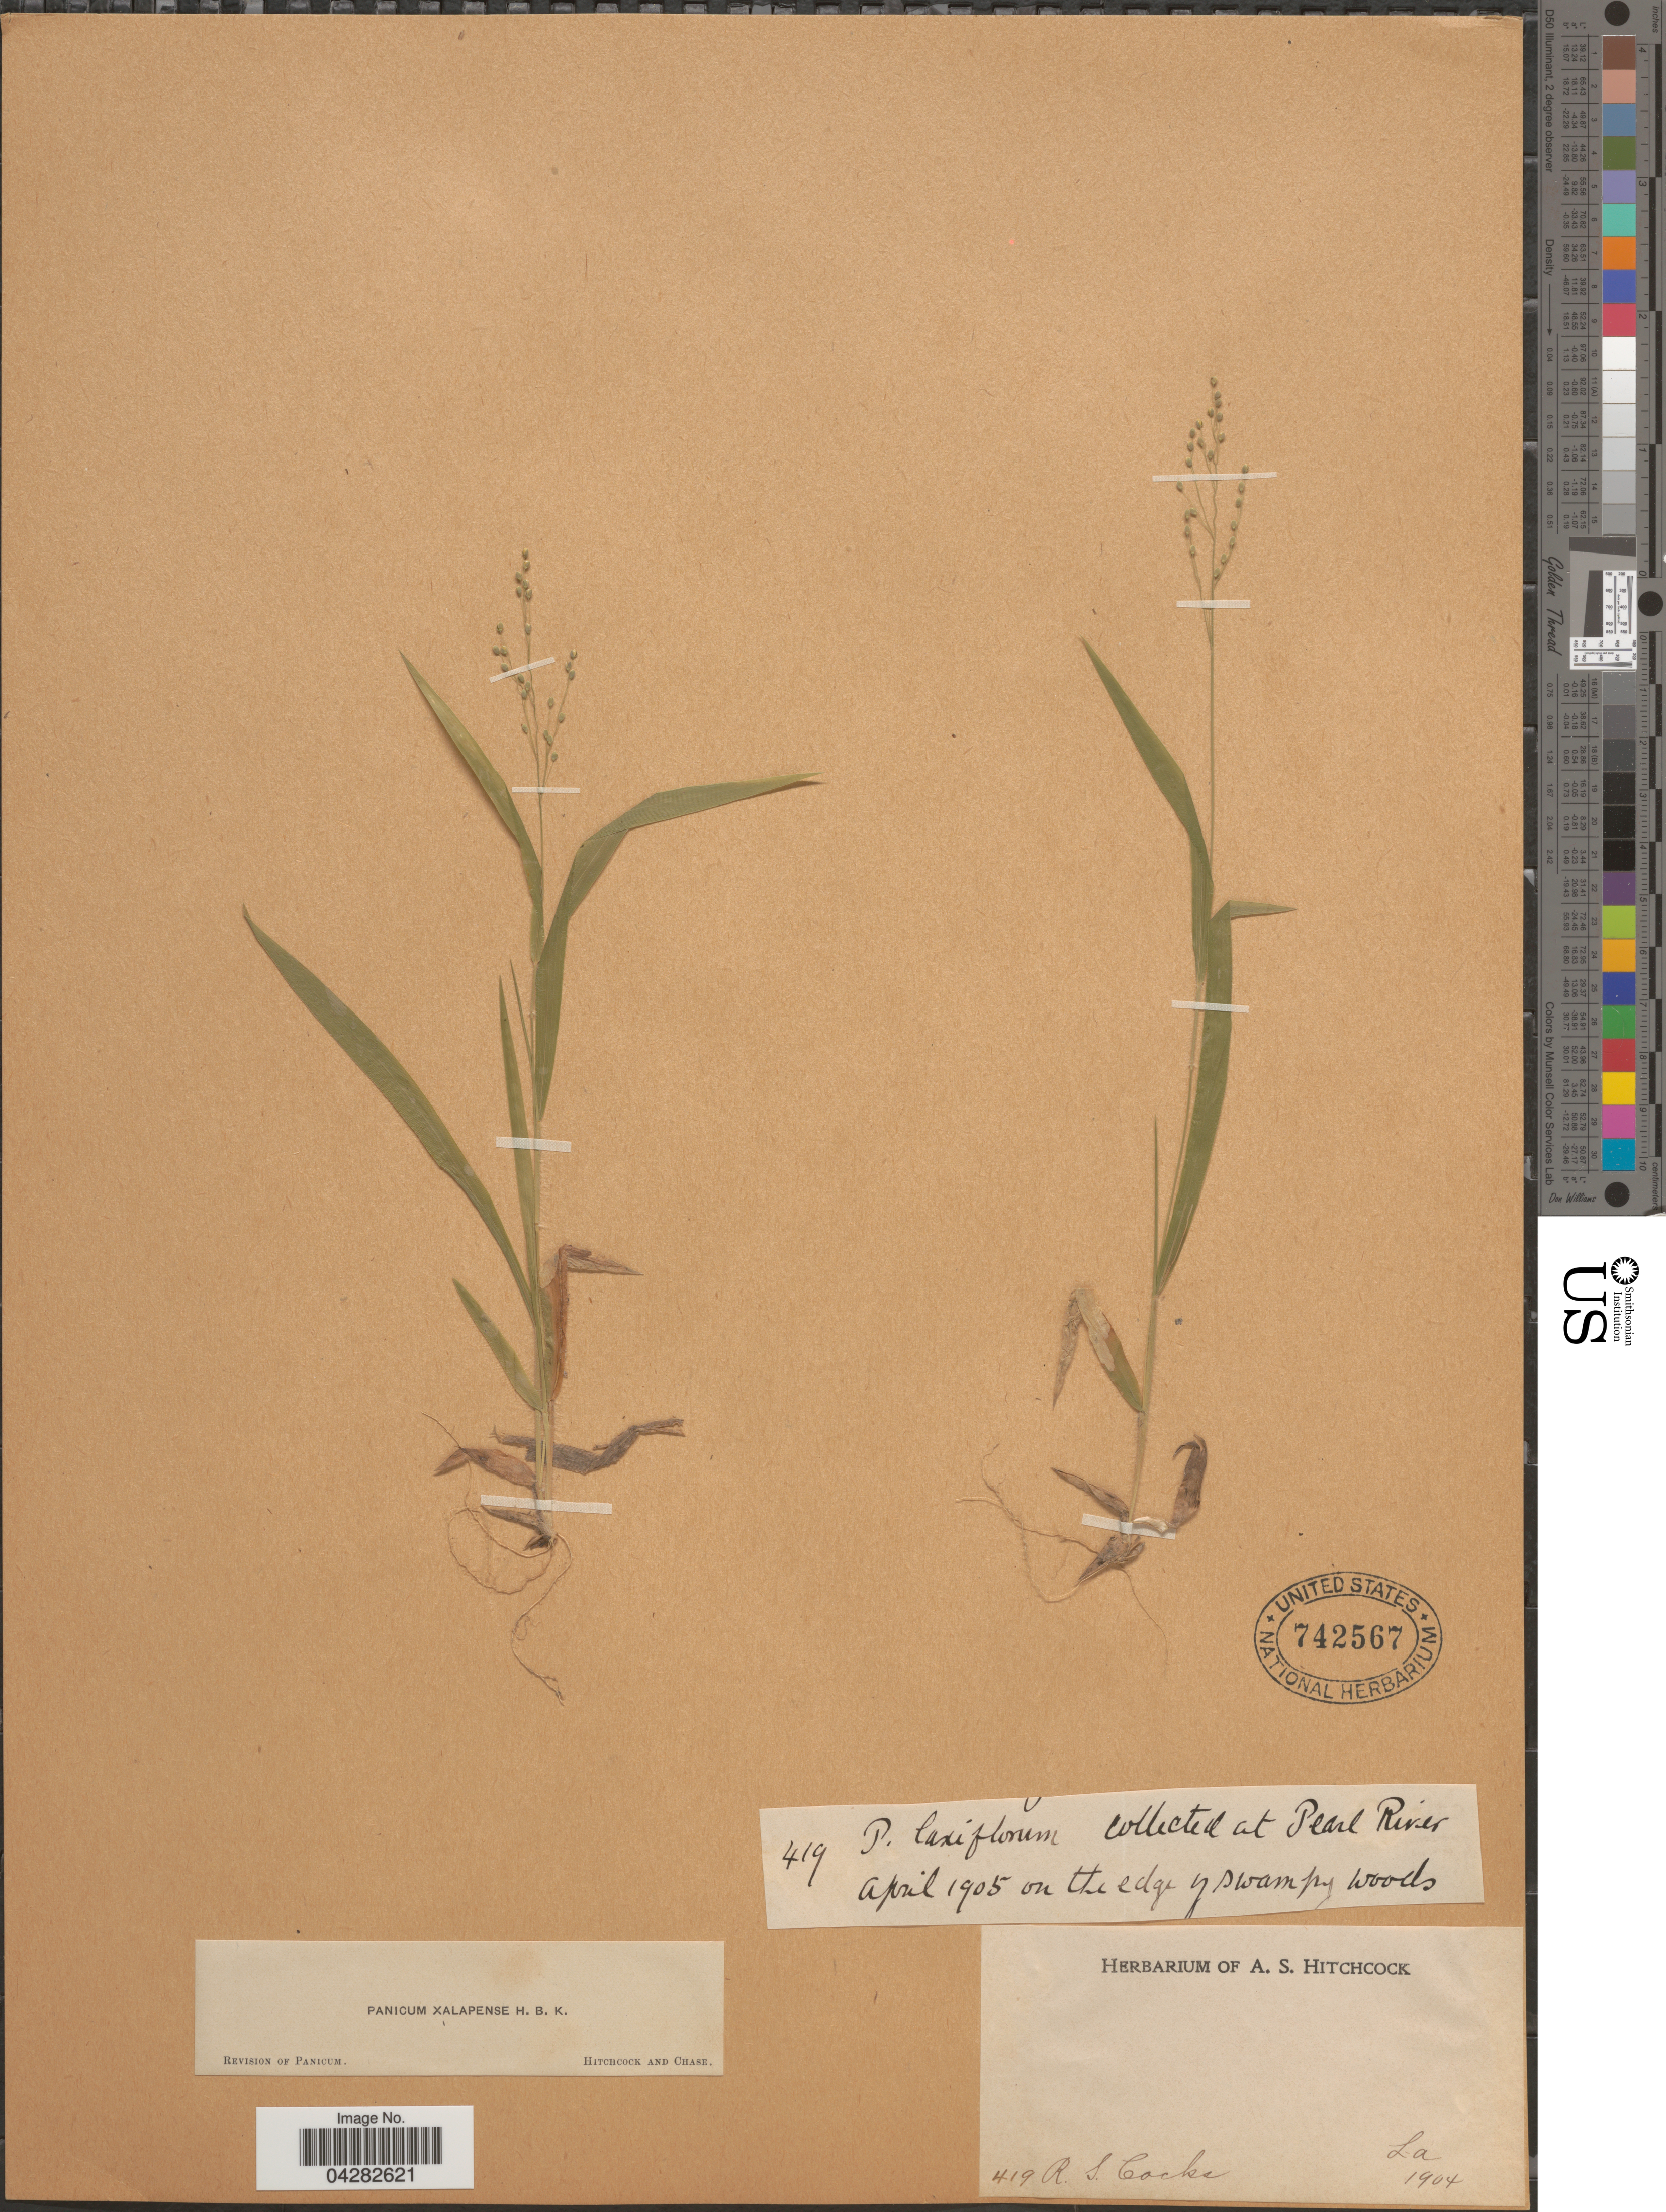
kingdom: Plantae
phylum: Tracheophyta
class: Liliopsida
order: Poales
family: Poaceae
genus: Dichanthelium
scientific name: Dichanthelium laxiflorum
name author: (Lam.) Gould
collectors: R. Cocks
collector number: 419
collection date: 1904/1905-04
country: United States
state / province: Louisiana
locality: At Pearl River.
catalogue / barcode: US 742567